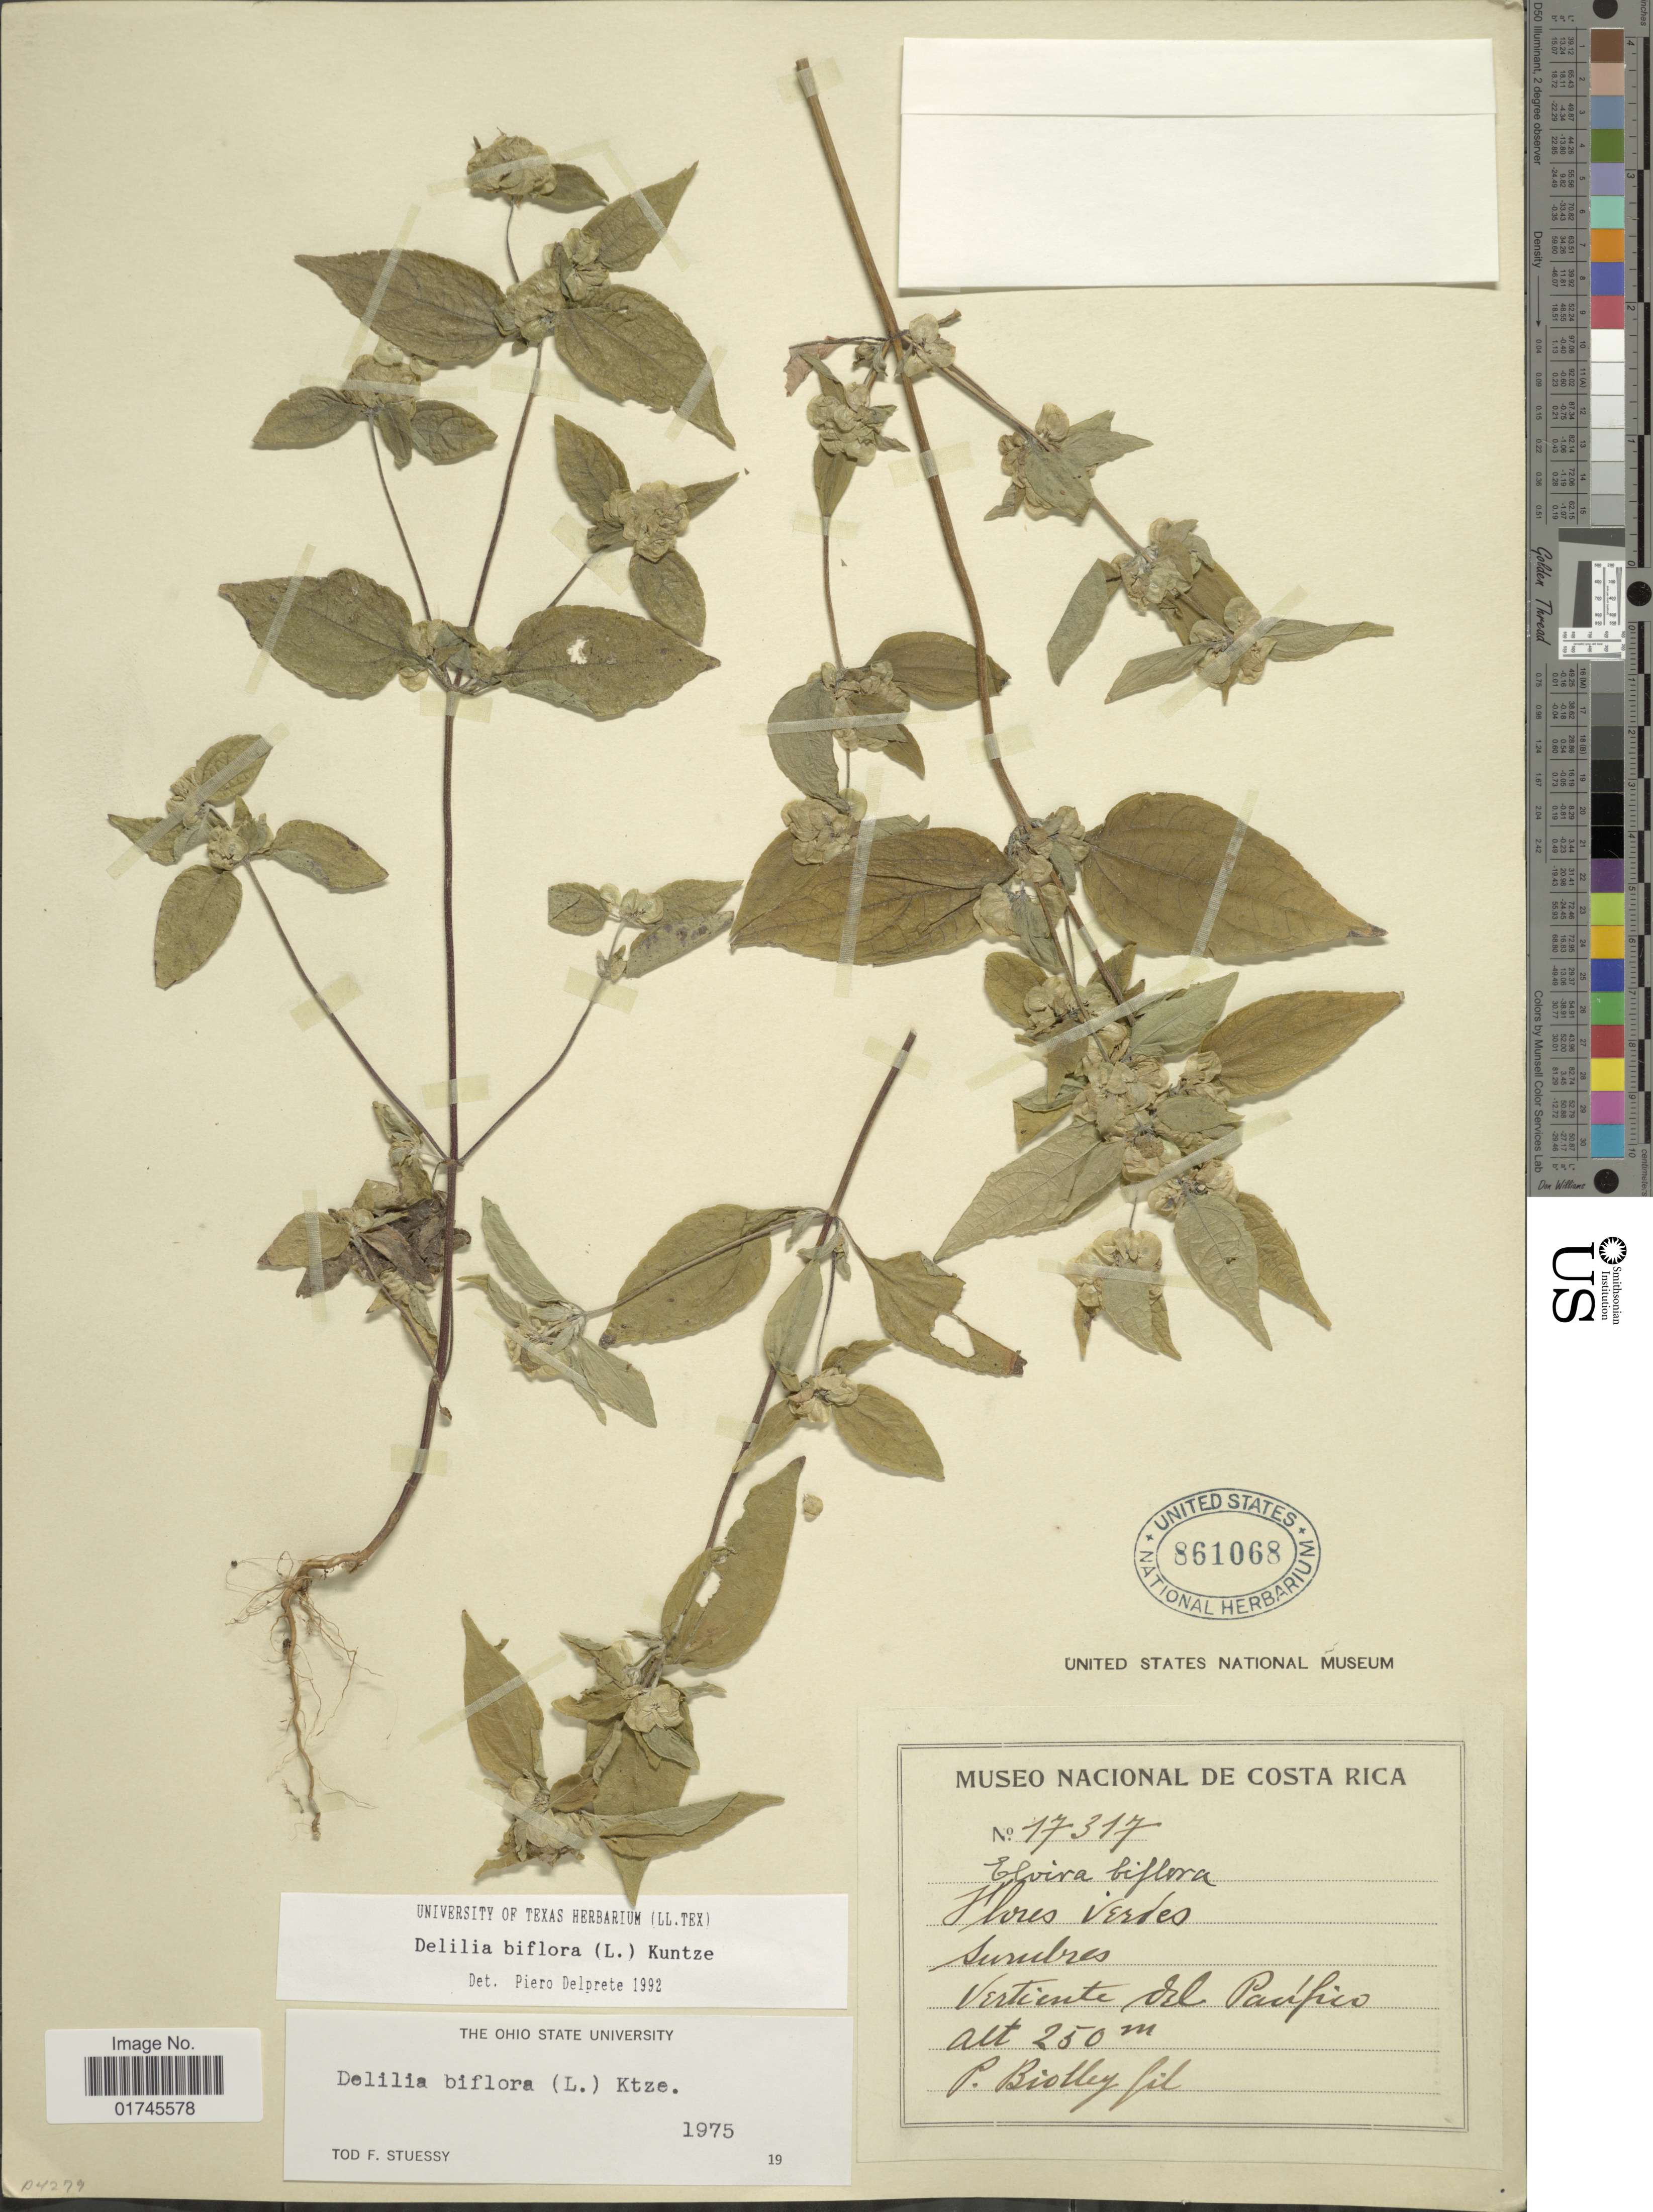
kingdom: Plantae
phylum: Tracheophyta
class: Magnoliopsida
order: Asterales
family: Asteraceae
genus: Delilia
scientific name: Delilia biflora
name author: (L.) Kuntze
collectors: P. Biolley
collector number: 17317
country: Costa Rica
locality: Flores verdes, Vertiente del Pacíficio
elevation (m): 250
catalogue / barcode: US 861068